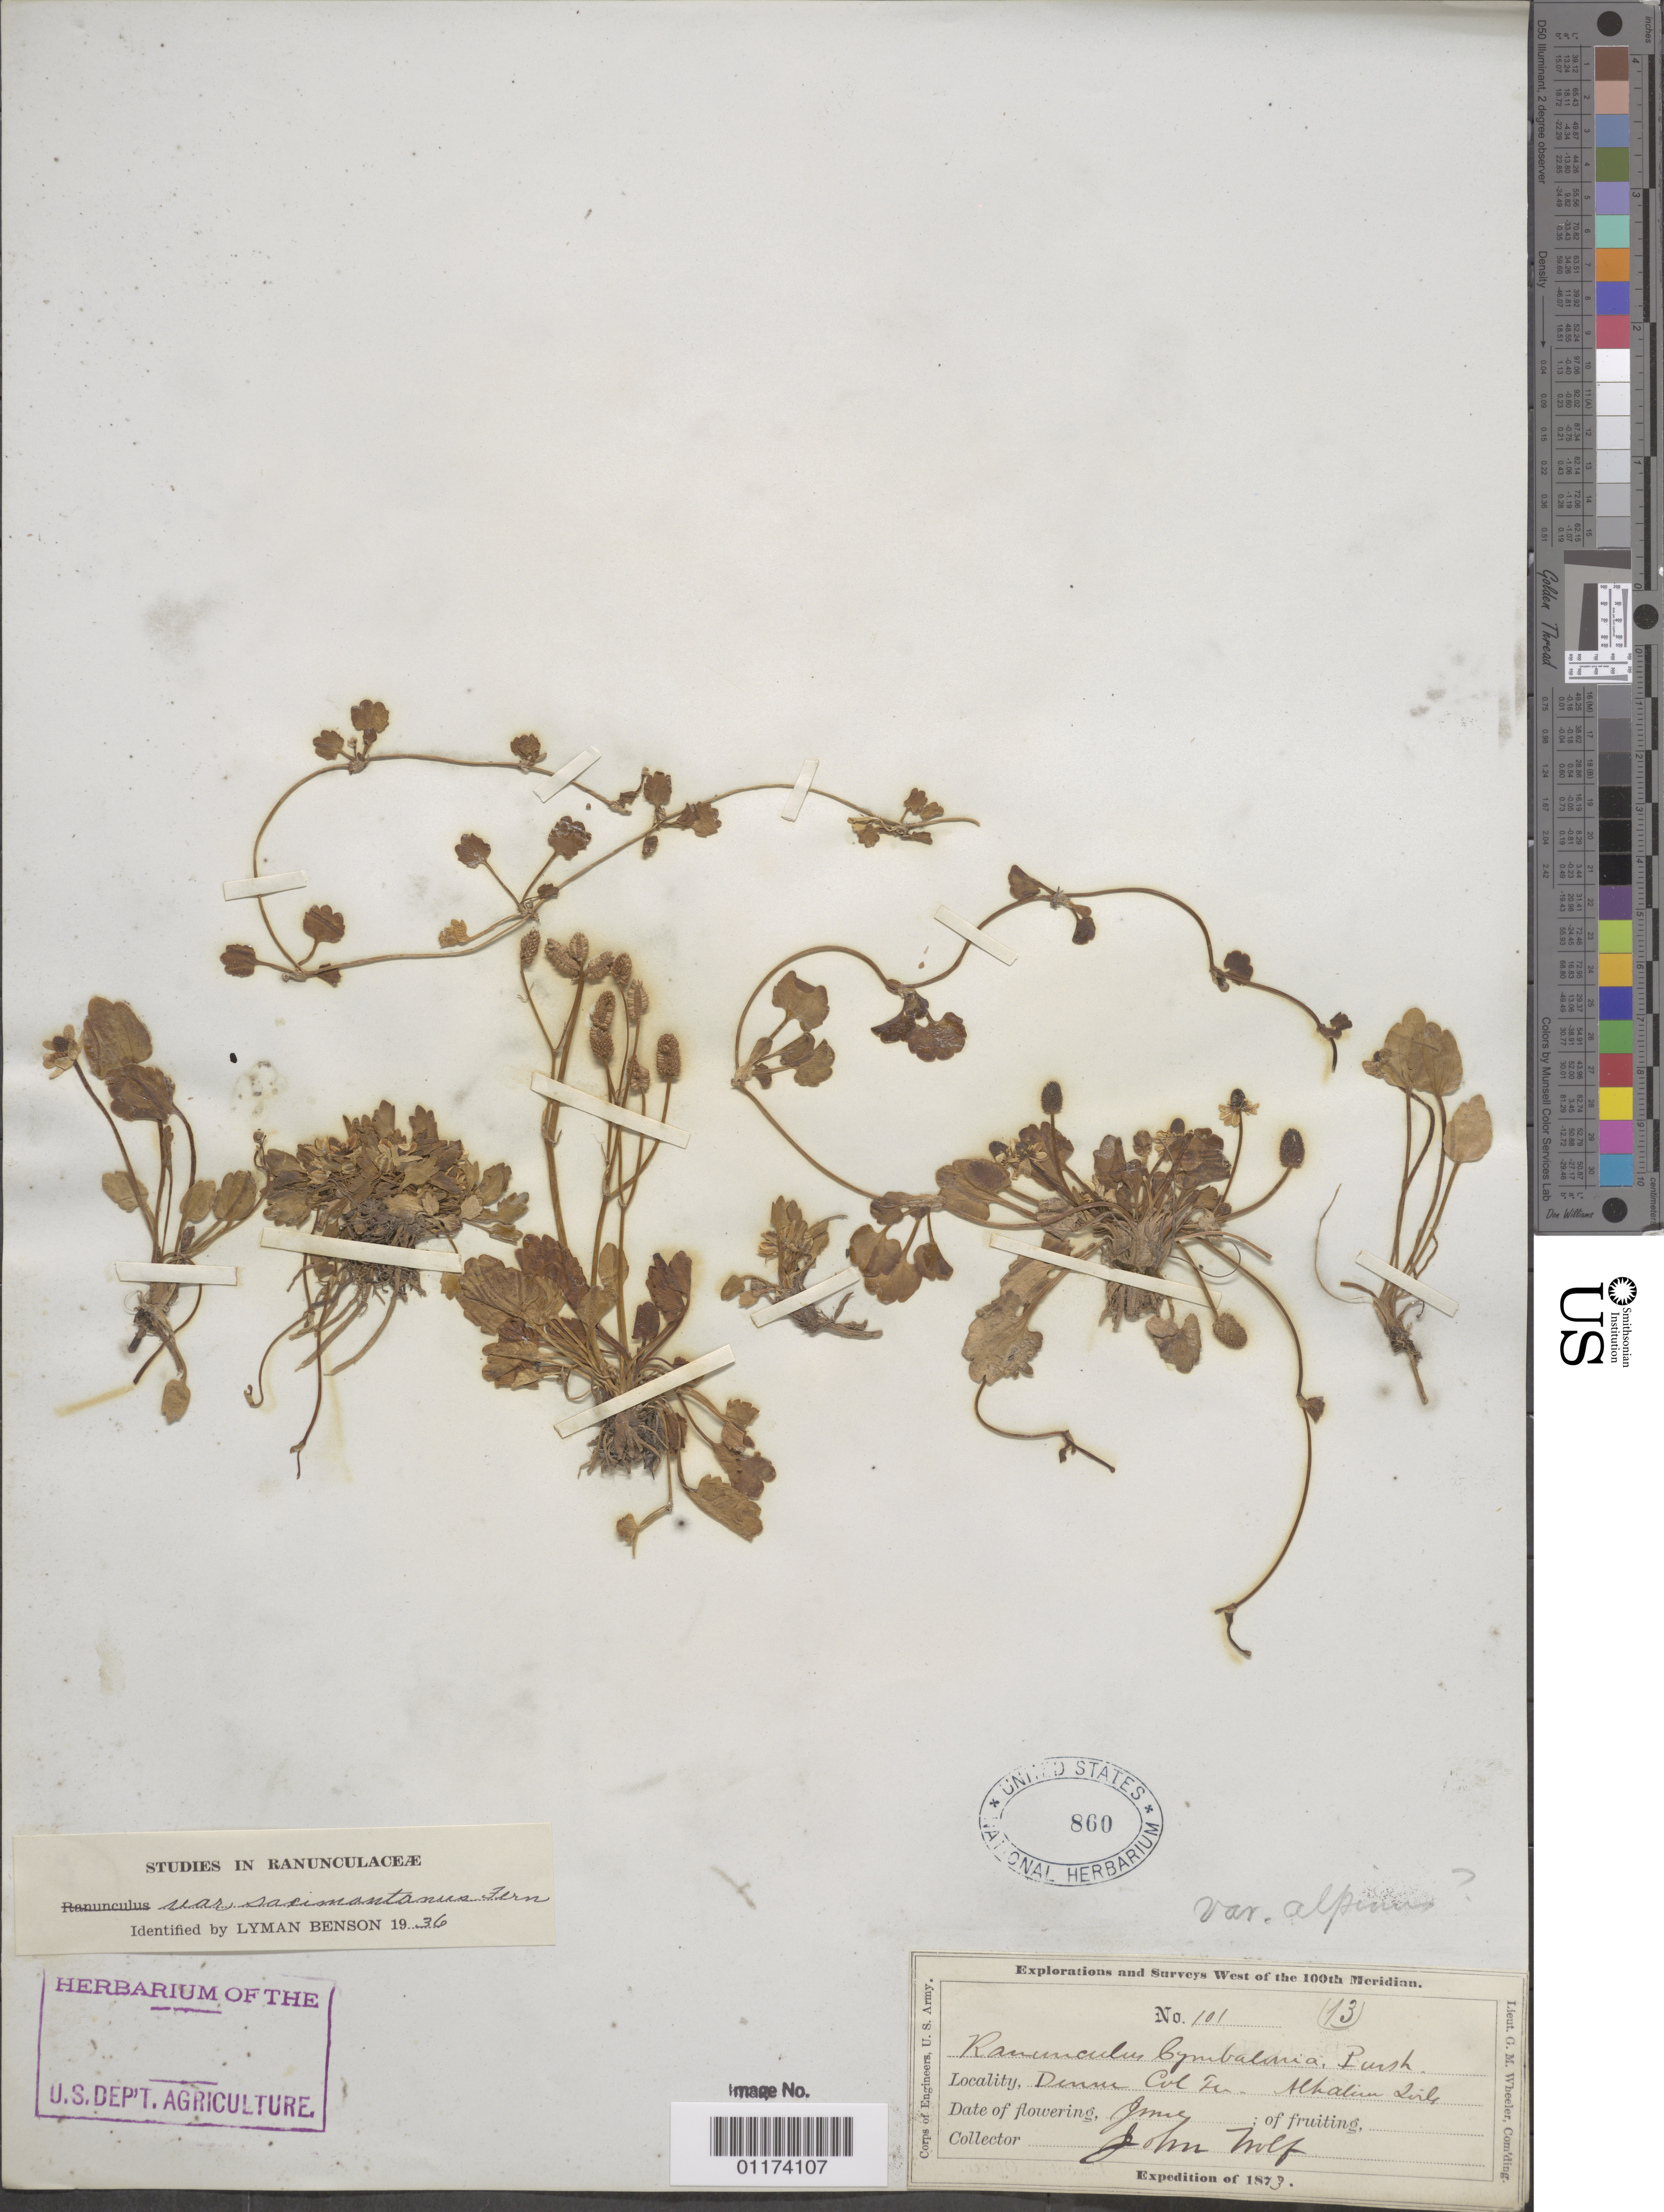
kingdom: Plantae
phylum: Tracheophyta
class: Magnoliopsida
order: Ranunculales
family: Ranunculaceae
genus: Halerpestes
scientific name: Halerpestes cymbalaria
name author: (Pursh) Greene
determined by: Strong, M. T., (US), Smithsonian Institution - National Museum of Natural History (UNITED STATES)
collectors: J. Wolf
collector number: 101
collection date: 1873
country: United States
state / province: Colorado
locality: Denver.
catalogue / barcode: US 860